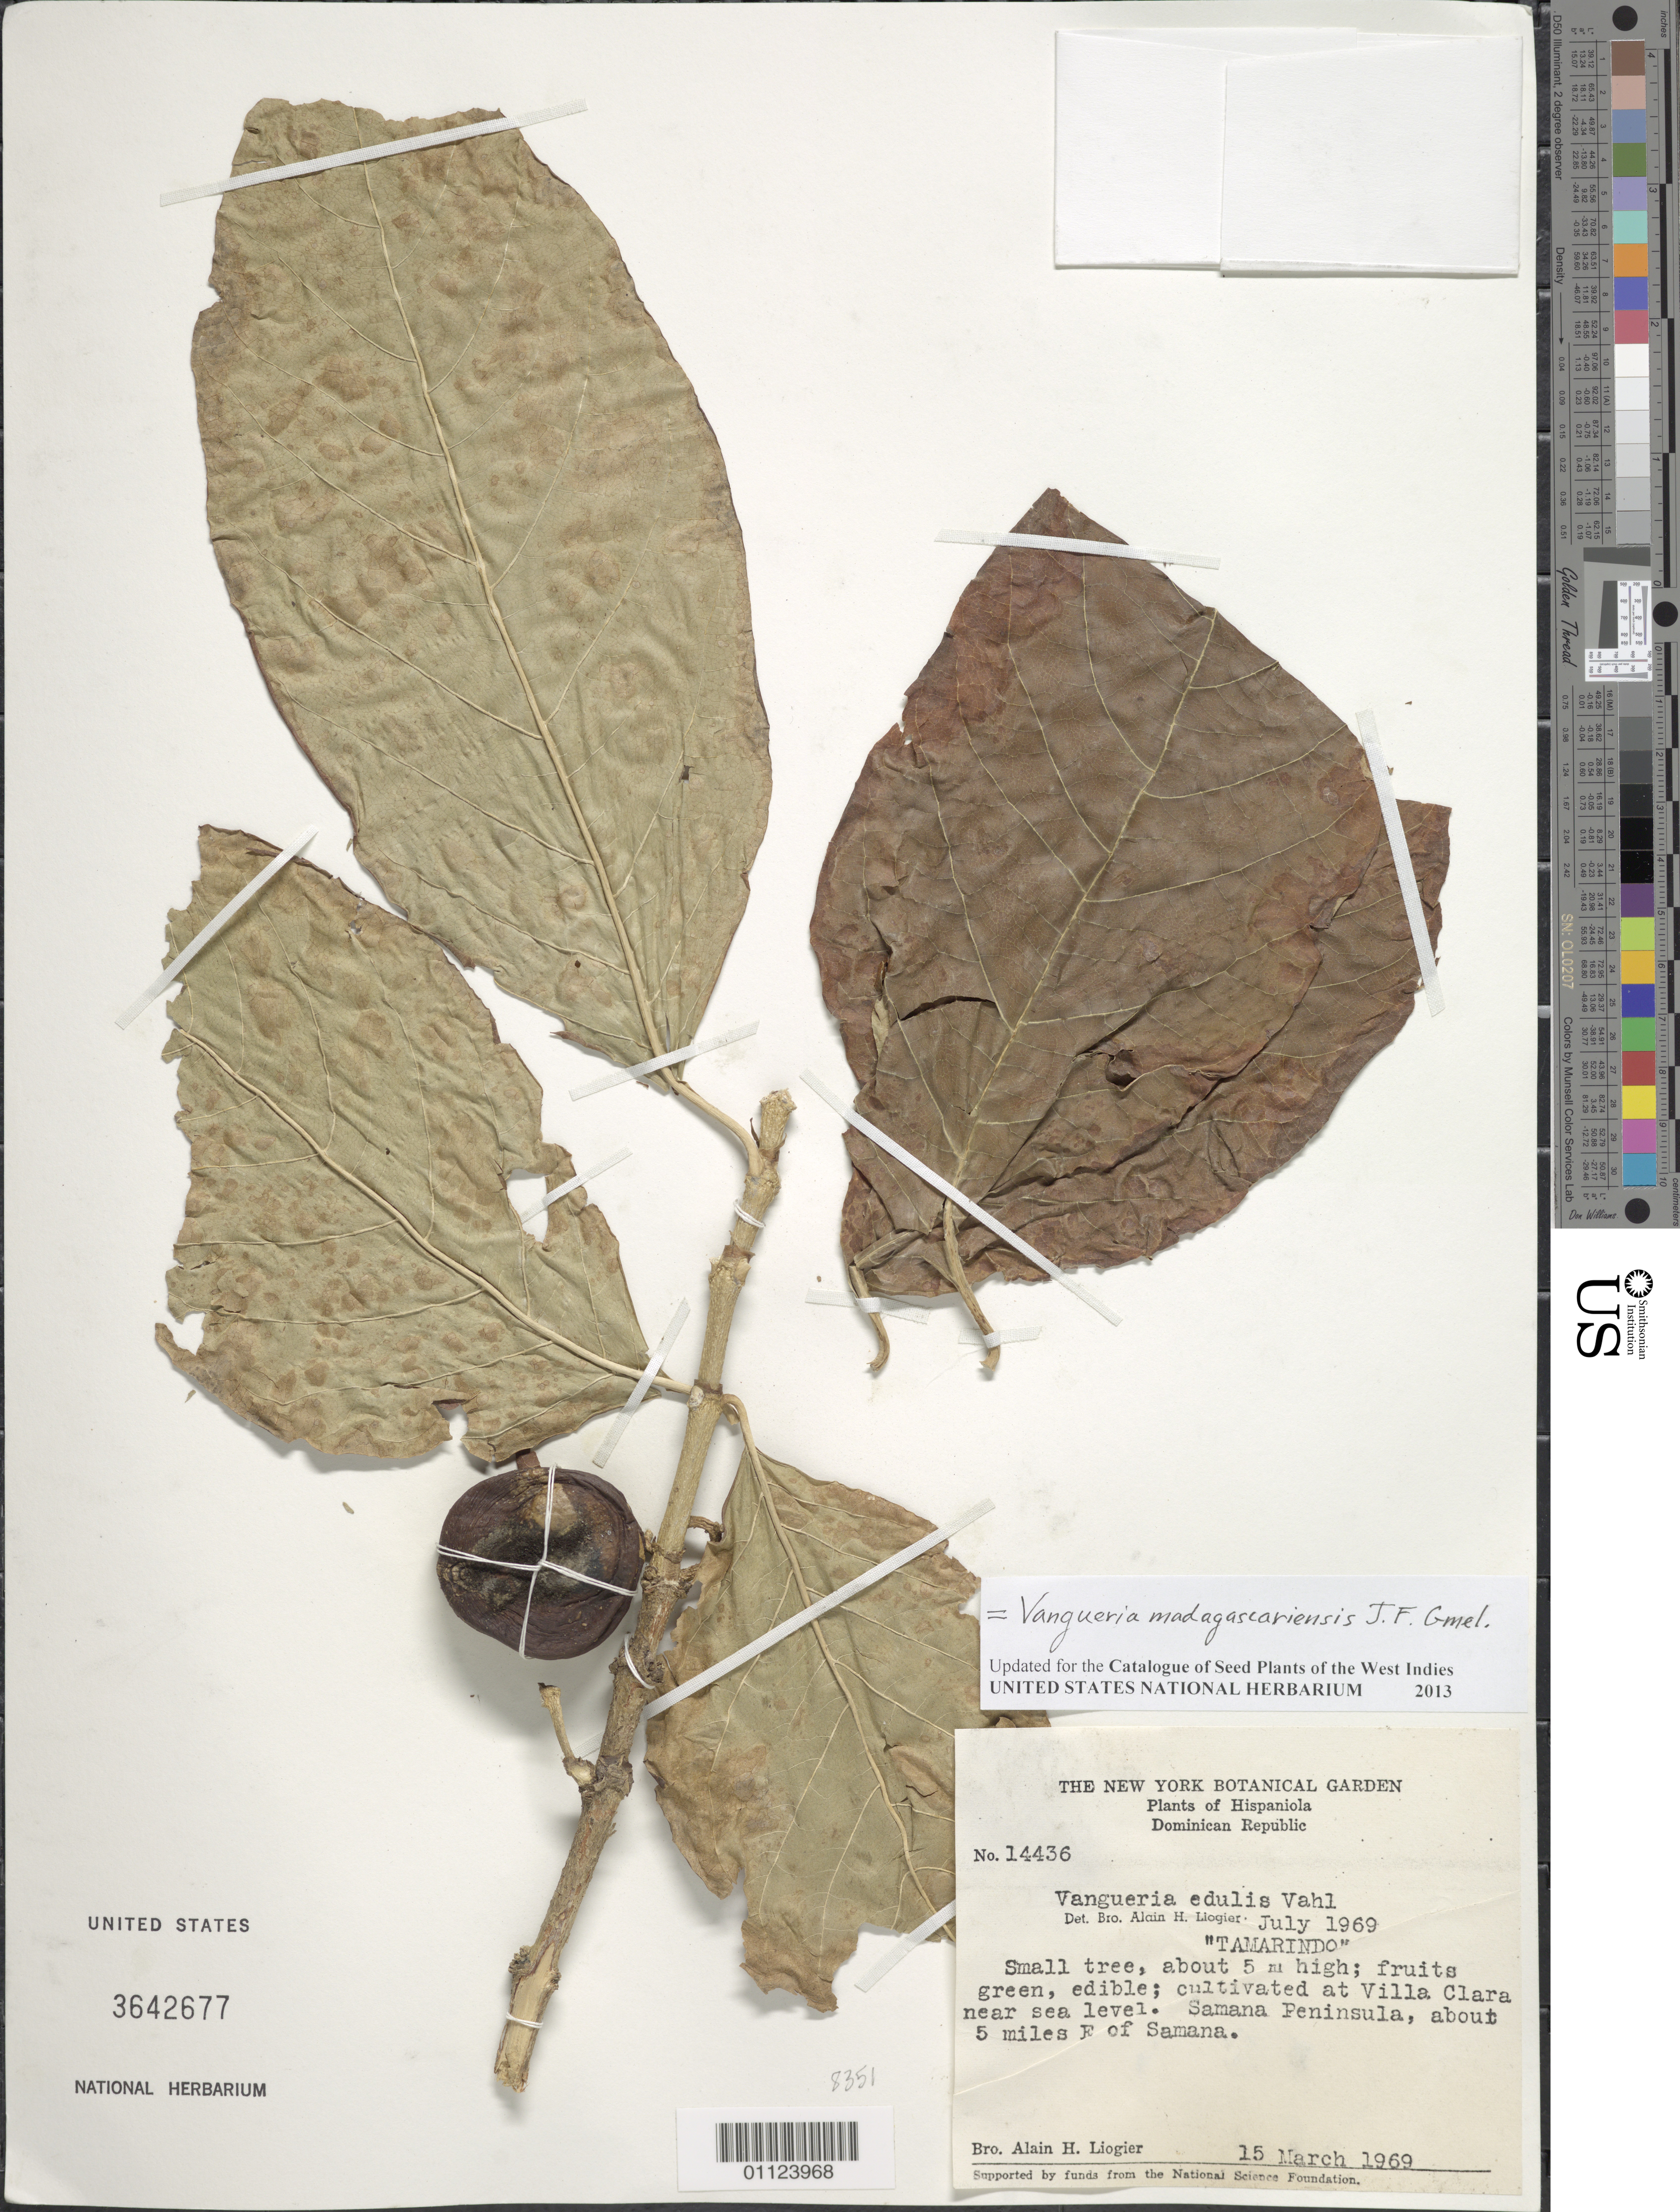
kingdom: Plantae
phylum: Tracheophyta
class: Magnoliopsida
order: Gentianales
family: Rubiaceae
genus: Vangueria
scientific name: Vangueria edulis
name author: Vahl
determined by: Liogier, Alain H.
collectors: A. H. Liogier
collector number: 14436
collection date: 1969-03-15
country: Dominican Republic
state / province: Samaná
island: Hispaniola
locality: Villa Clara, Samaná Peninsula, about 5 miles E of Samaná.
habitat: Cultivated.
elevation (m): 0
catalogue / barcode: US 3642677